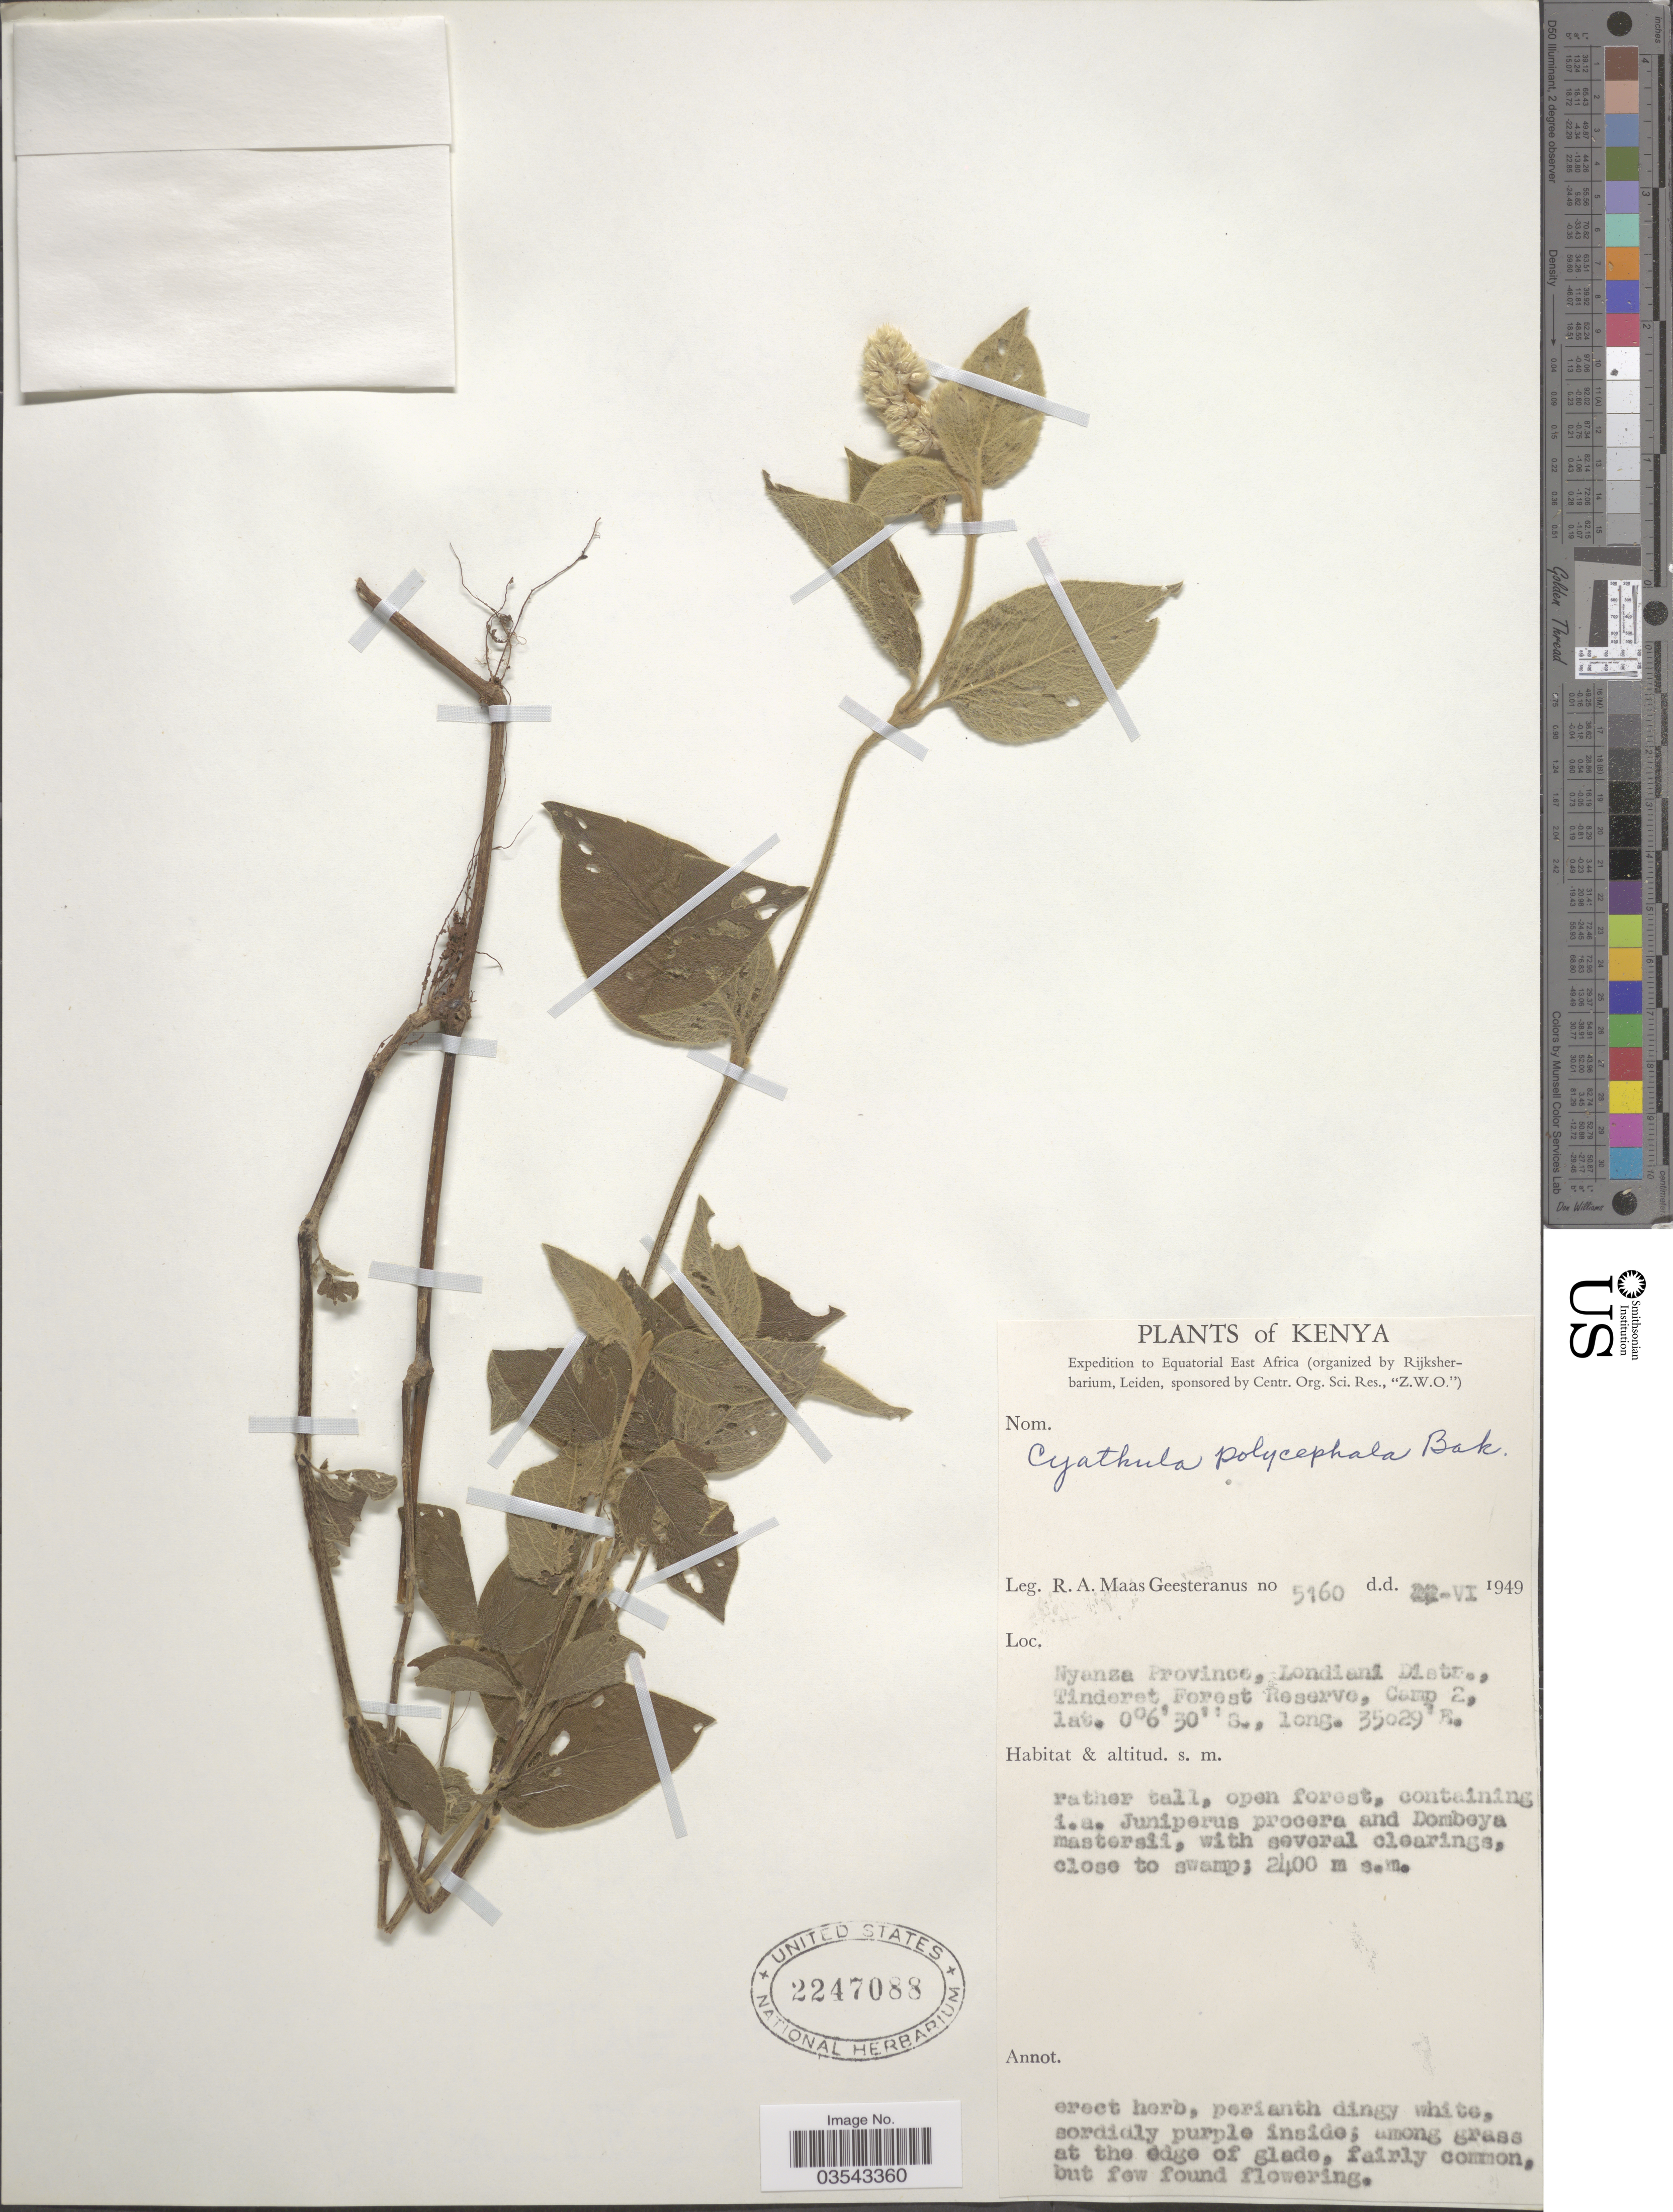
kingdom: Plantae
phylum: Tracheophyta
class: Magnoliopsida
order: Caryophyllales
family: Amaranthaceae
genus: Cyathula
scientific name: Cyathula polycephala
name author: Baker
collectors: R. A. Maas Geesteranus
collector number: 5160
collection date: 1949-06-20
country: Kenya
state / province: Kericho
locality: Equatorial East Africa. Londiani Distr., Tinderet Forest Reserve, Camp 2.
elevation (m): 2400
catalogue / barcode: US 2247088